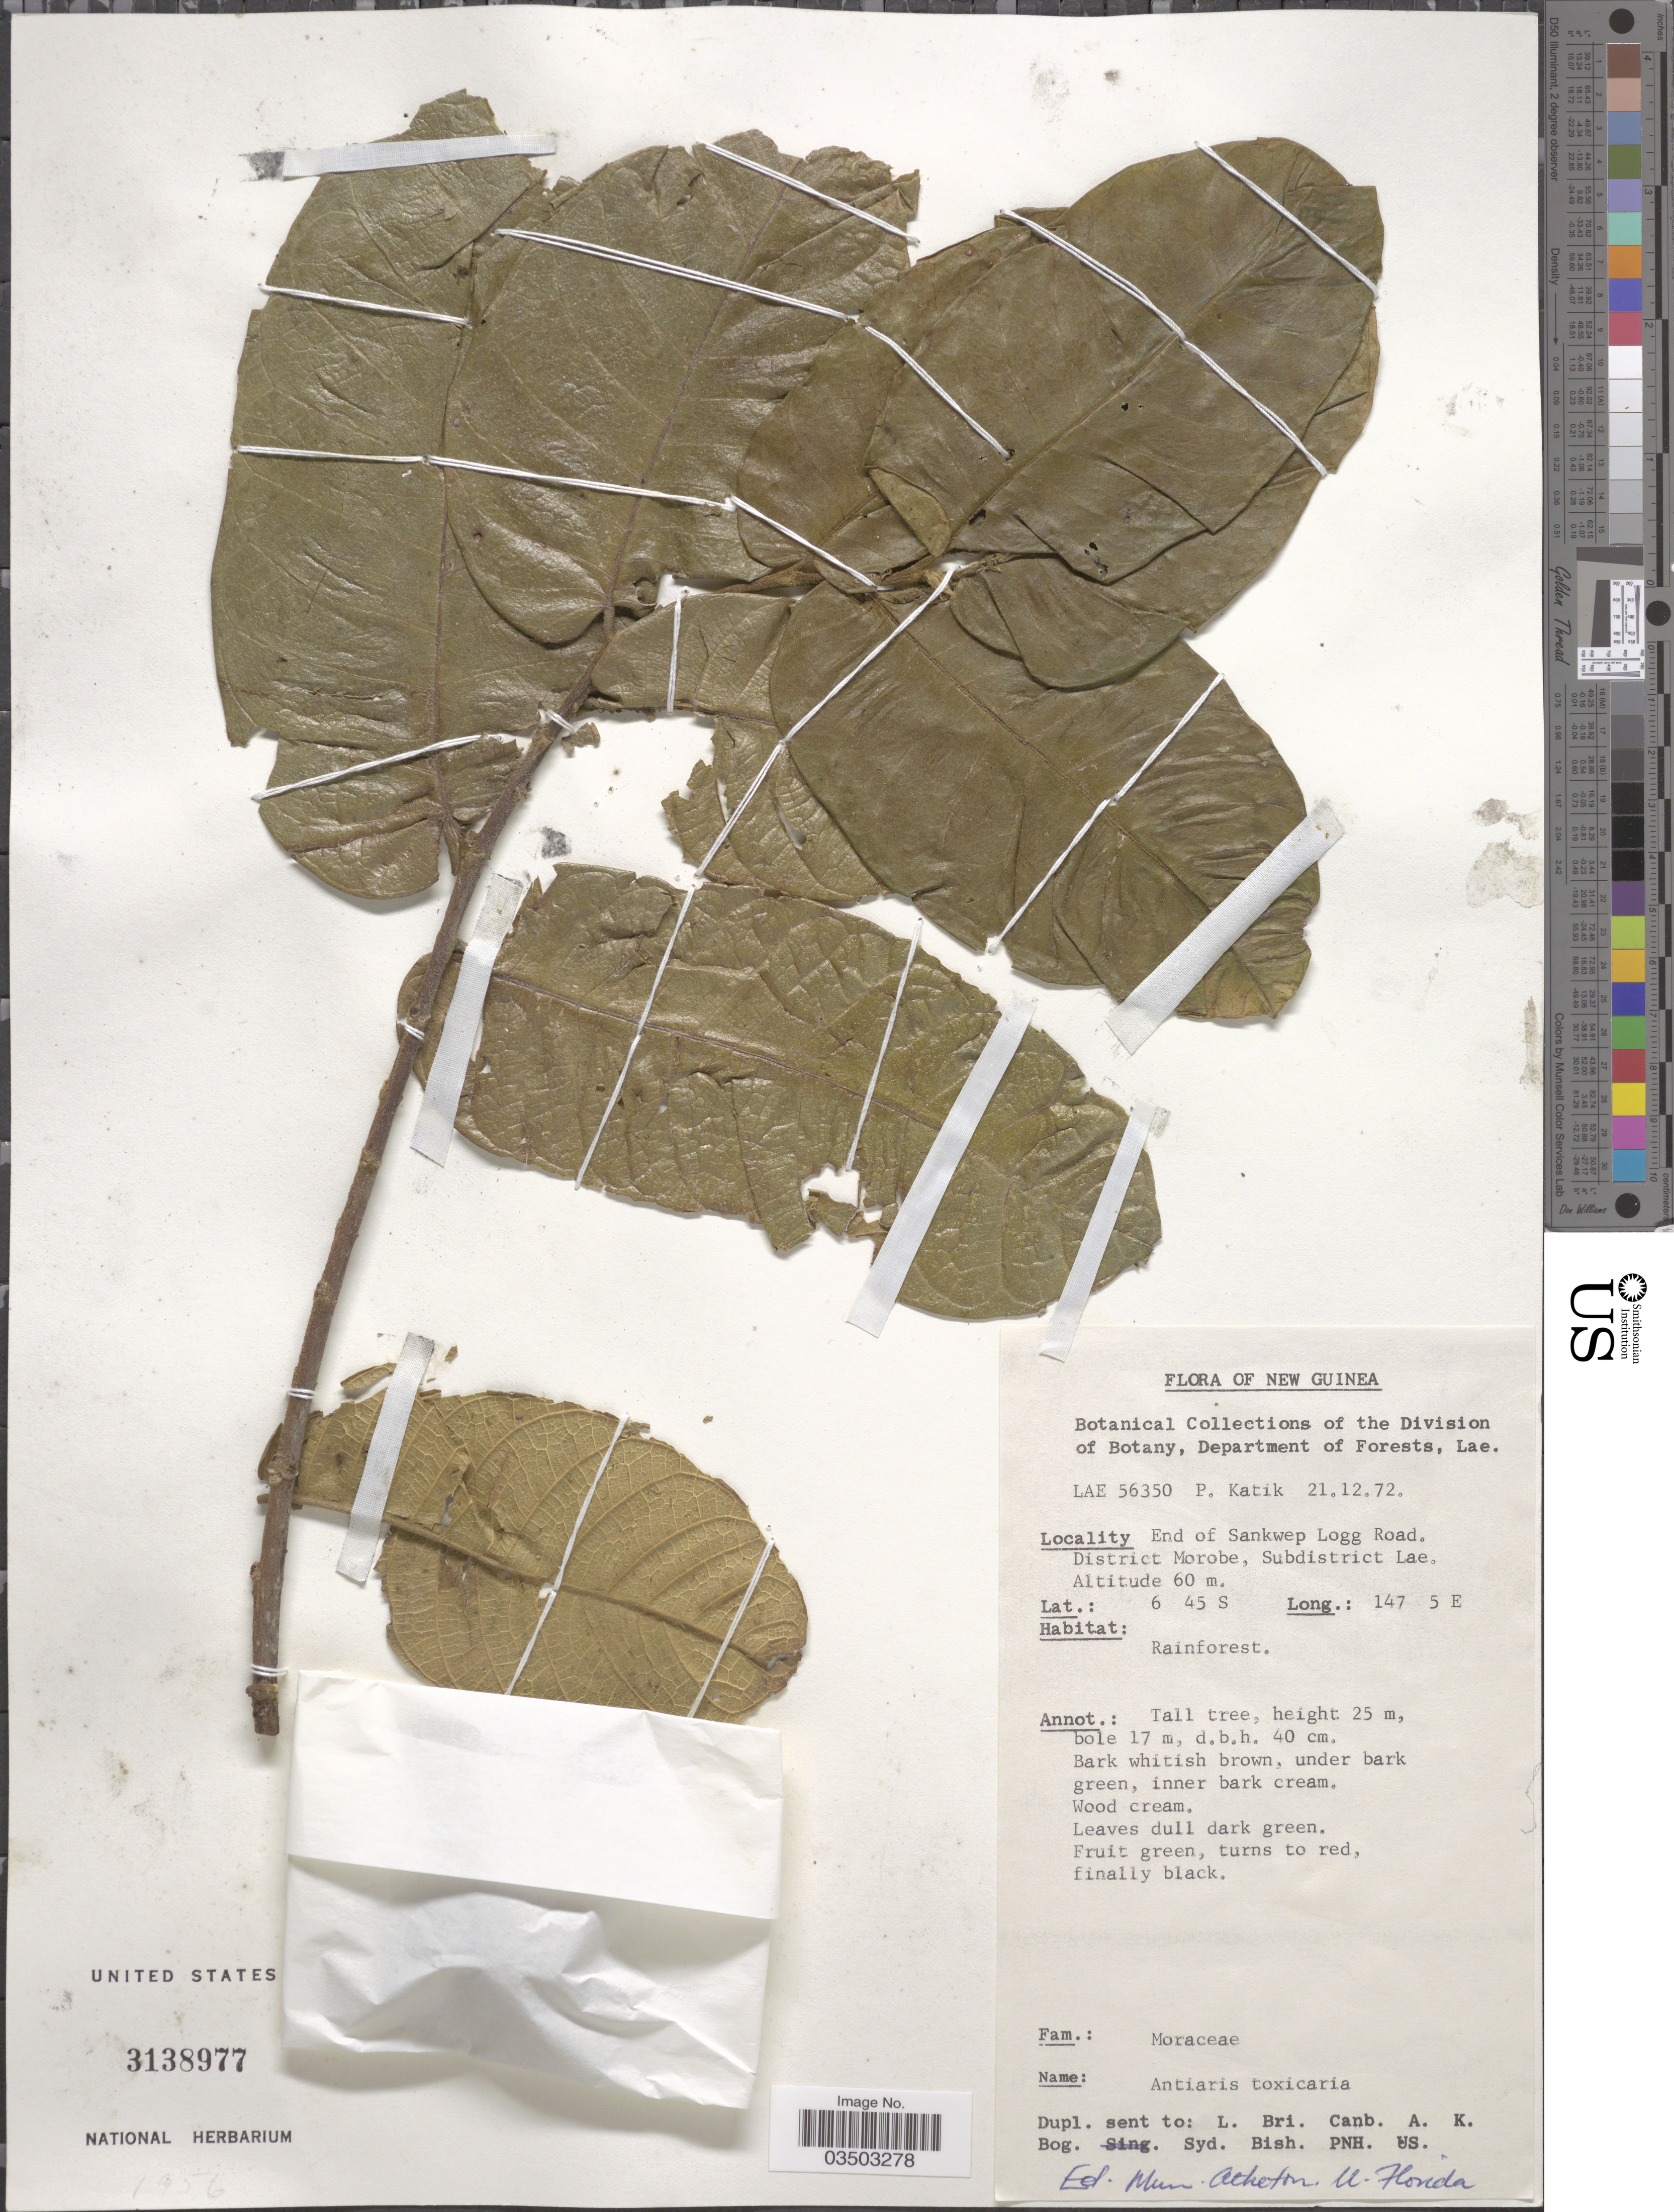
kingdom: Plantae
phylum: Tracheophyta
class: Magnoliopsida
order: Rosales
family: Moraceae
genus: Antiaris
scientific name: Antiaris toxicaria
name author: Lesch.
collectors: P. Katik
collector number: LAE 56350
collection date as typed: Transcribed d/m/y: 21/12/72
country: Papua New Guinea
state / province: Morobe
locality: New Guinea. End of Sankwep Logg Road. District Morobe, Subdistrict Lae.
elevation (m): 60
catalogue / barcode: US 3138977